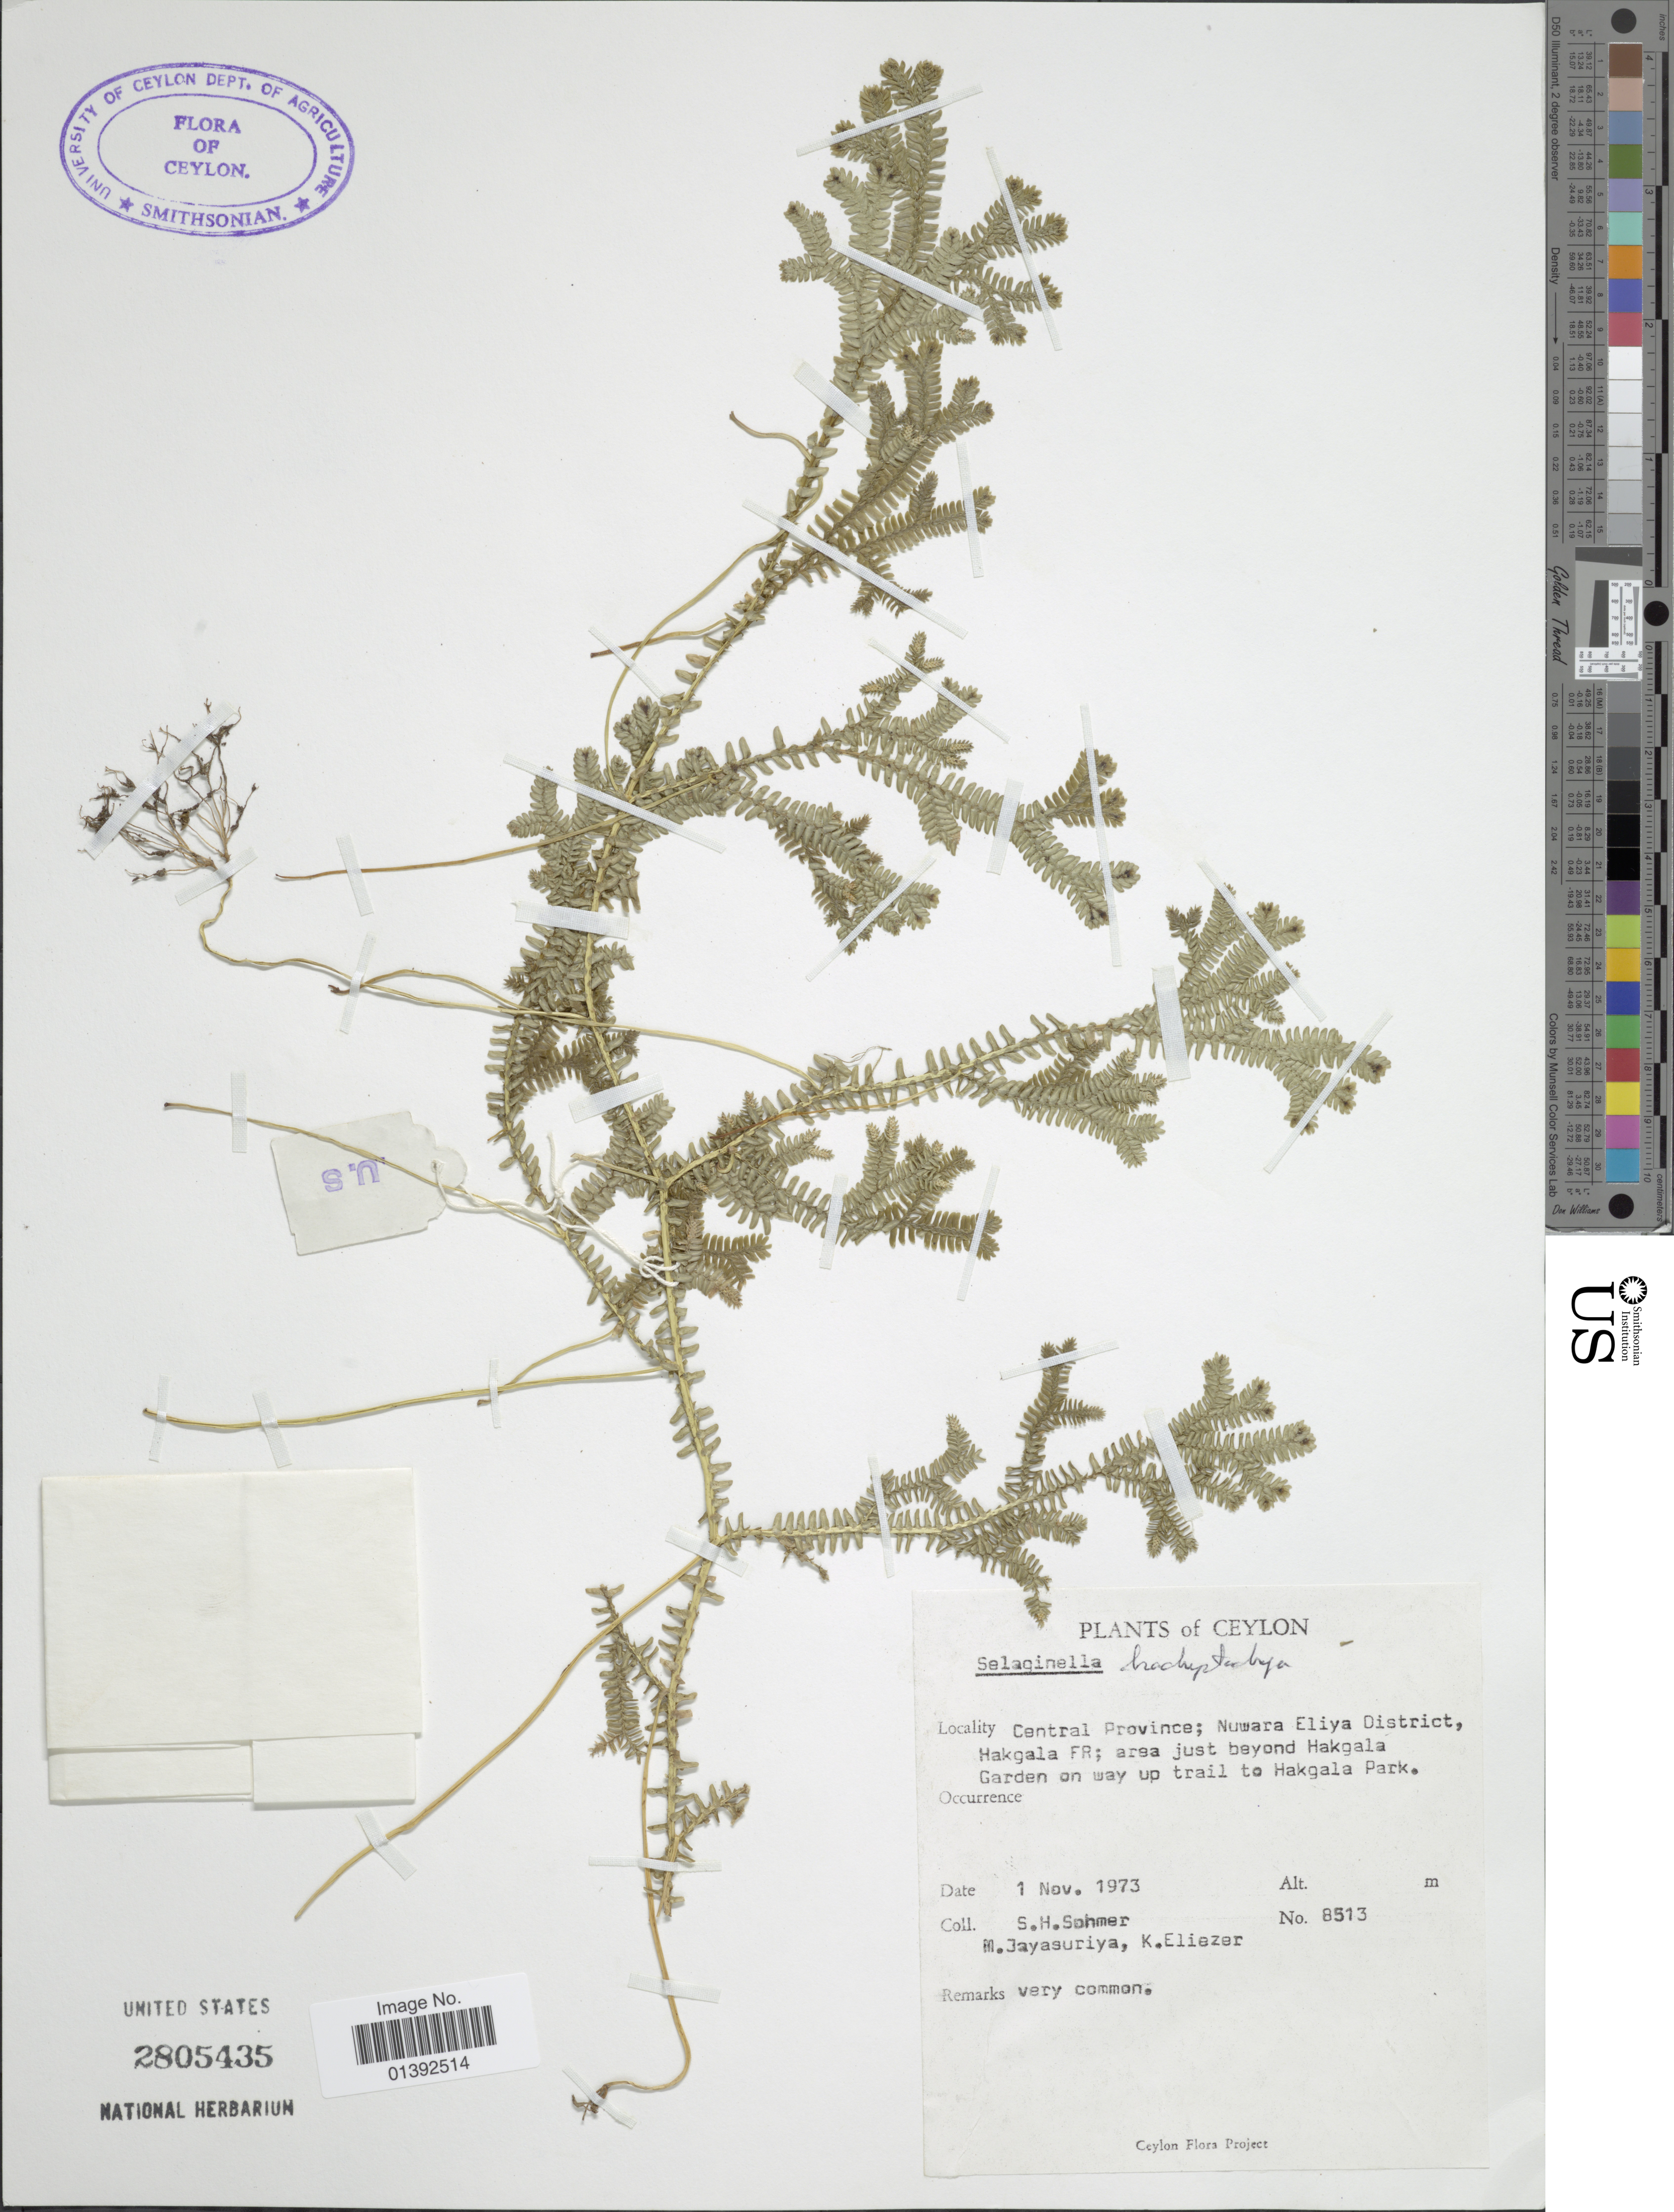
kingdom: Plantae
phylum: Tracheophyta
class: Lycopodiopsida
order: Selaginellales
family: Selaginellaceae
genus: Selaginella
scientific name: Selaginella brachystachya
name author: (Hook. & Grev.) Spring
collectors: S. H. Sohmer, M. Jayasuriya & K. Eliezer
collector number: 8513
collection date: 1973-11-01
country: Sri Lanka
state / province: Central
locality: Ceylon, Nuwara Eliya District, Hakgala FR; area just beyond Hakgala Garden on way up trail to Hakgala Park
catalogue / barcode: US 2805435